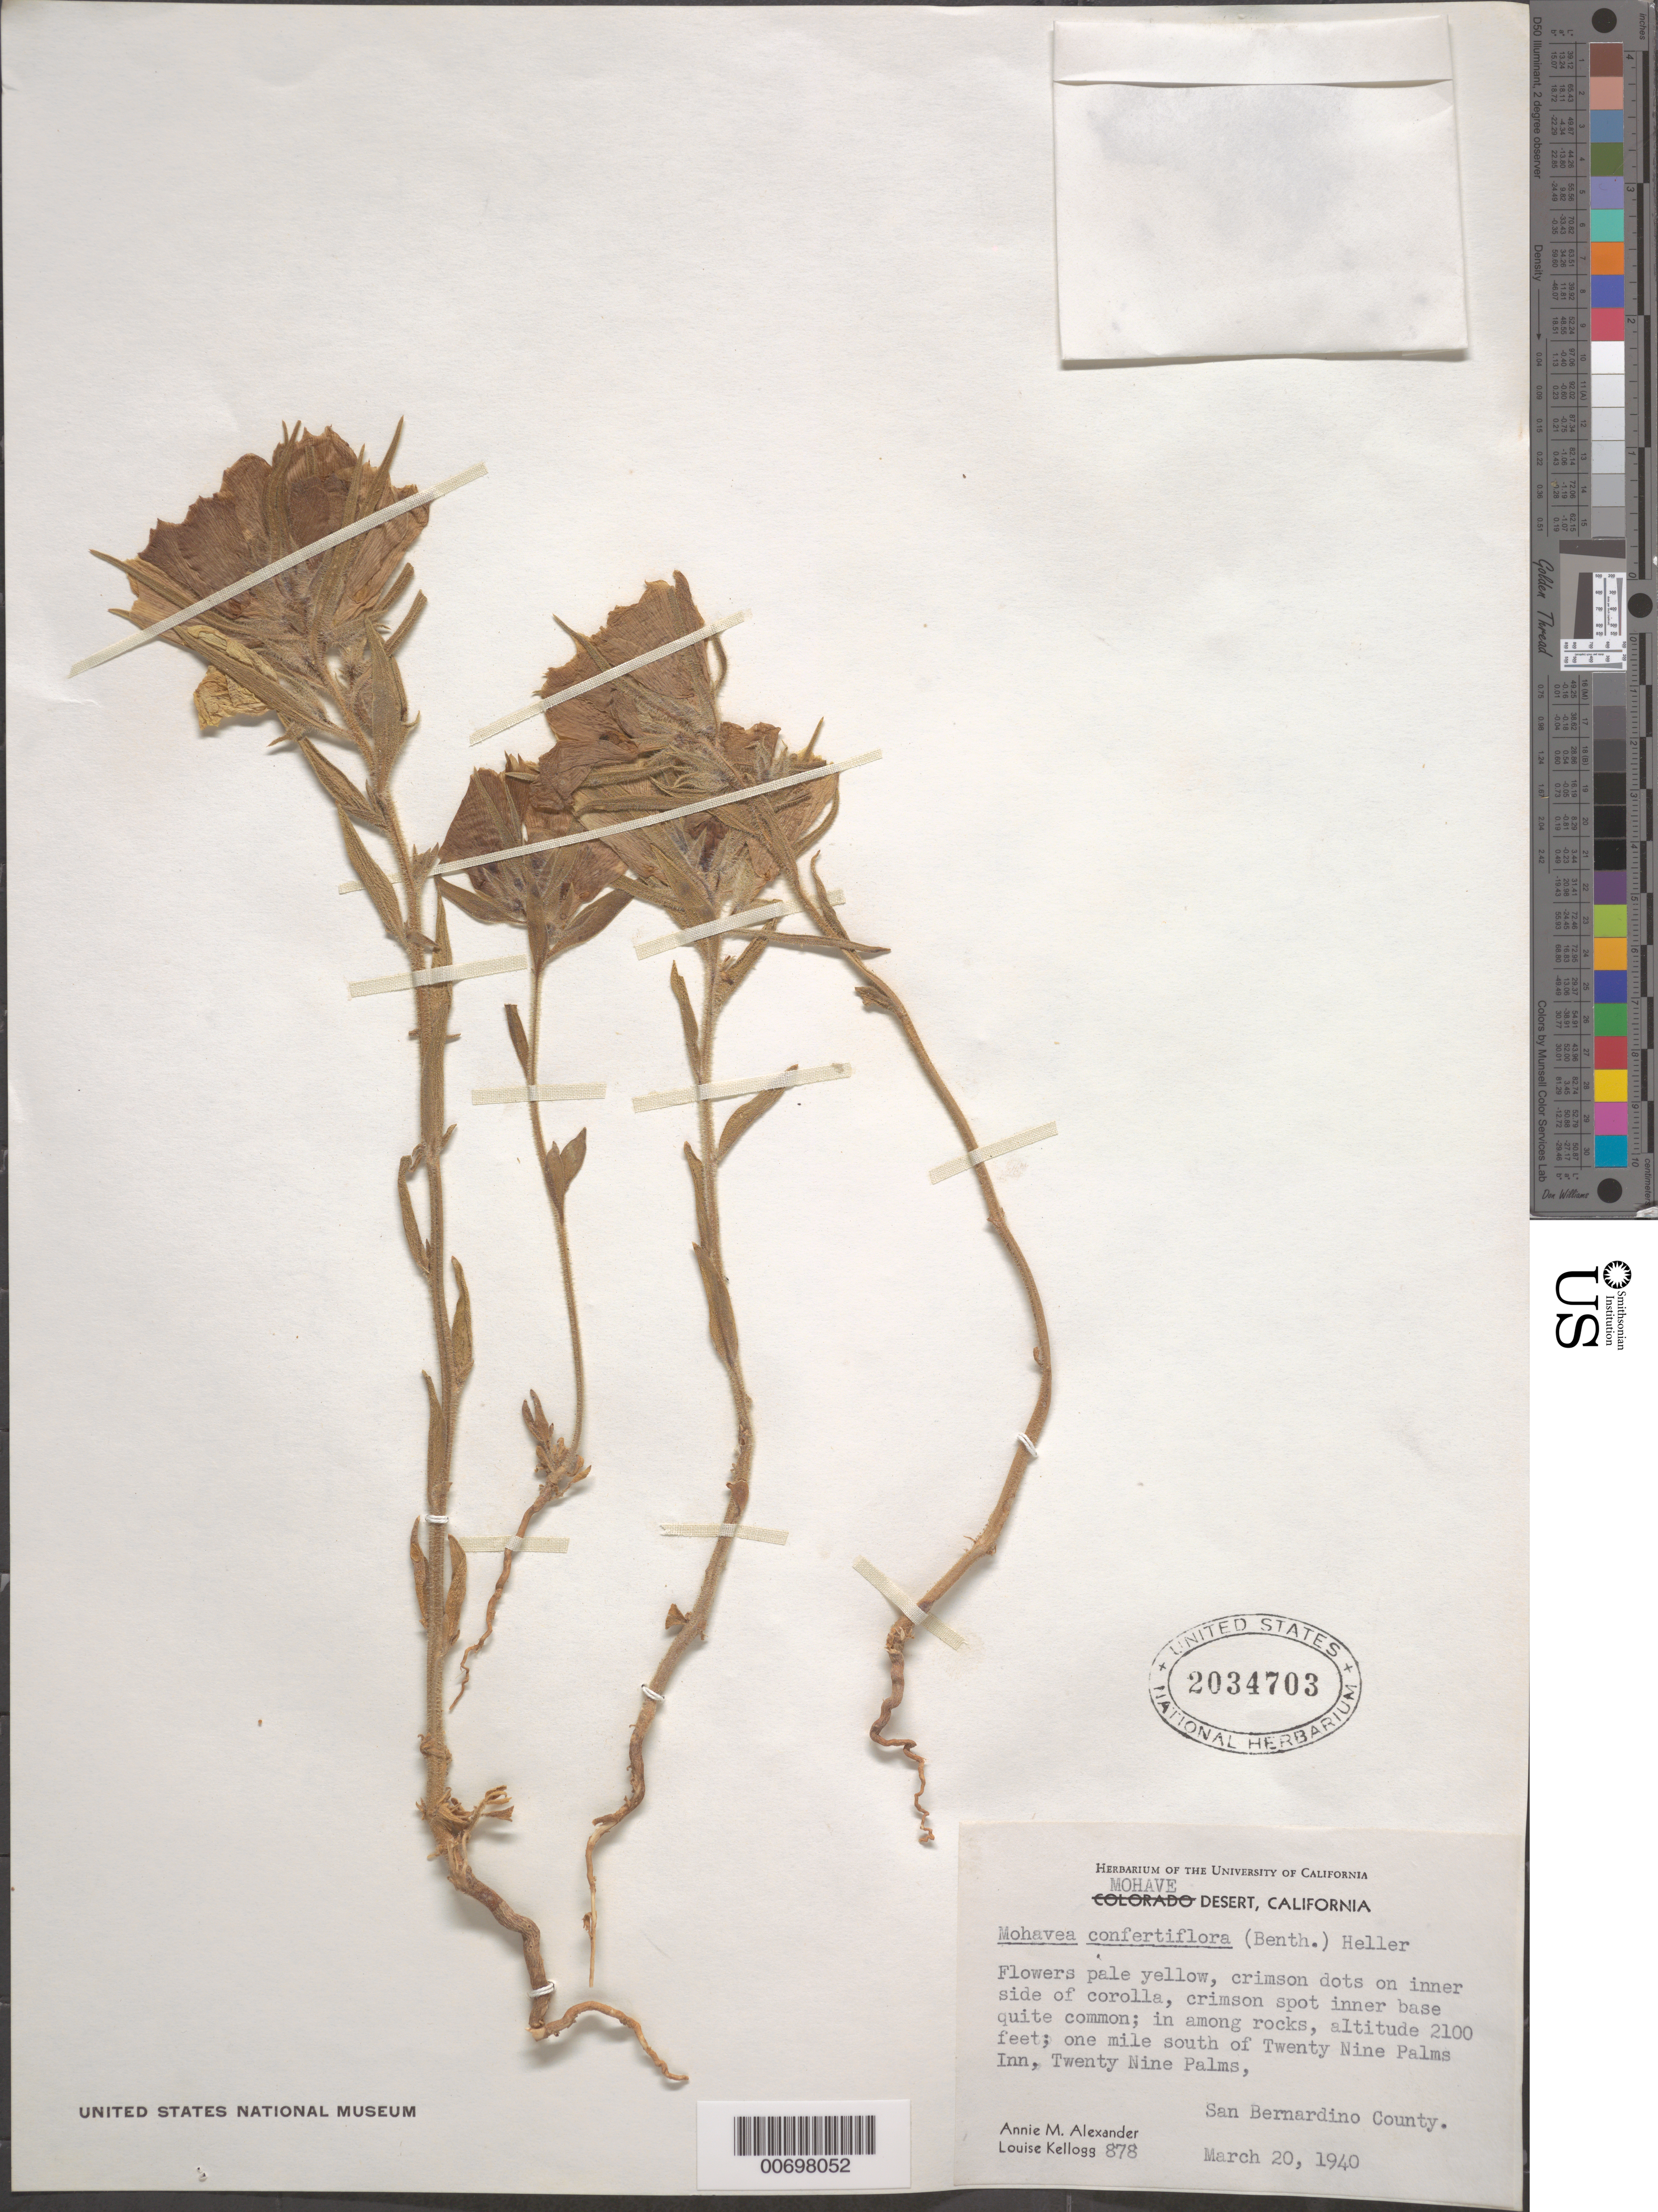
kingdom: Plantae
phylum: Tracheophyta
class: Magnoliopsida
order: Lamiales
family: Plantaginaceae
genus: Mohavea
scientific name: Mohavea confertiflora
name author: (A. DC.) A. Heller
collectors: A. M. Alexander & L. Kellogg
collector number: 878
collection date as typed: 20 Mar 1940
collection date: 1940-03-20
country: United States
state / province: California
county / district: San Bernardino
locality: In among rocks, one mile south of Twenty Nine Palms Inn, Twenty Nine Palms.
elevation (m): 640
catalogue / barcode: US 2034703